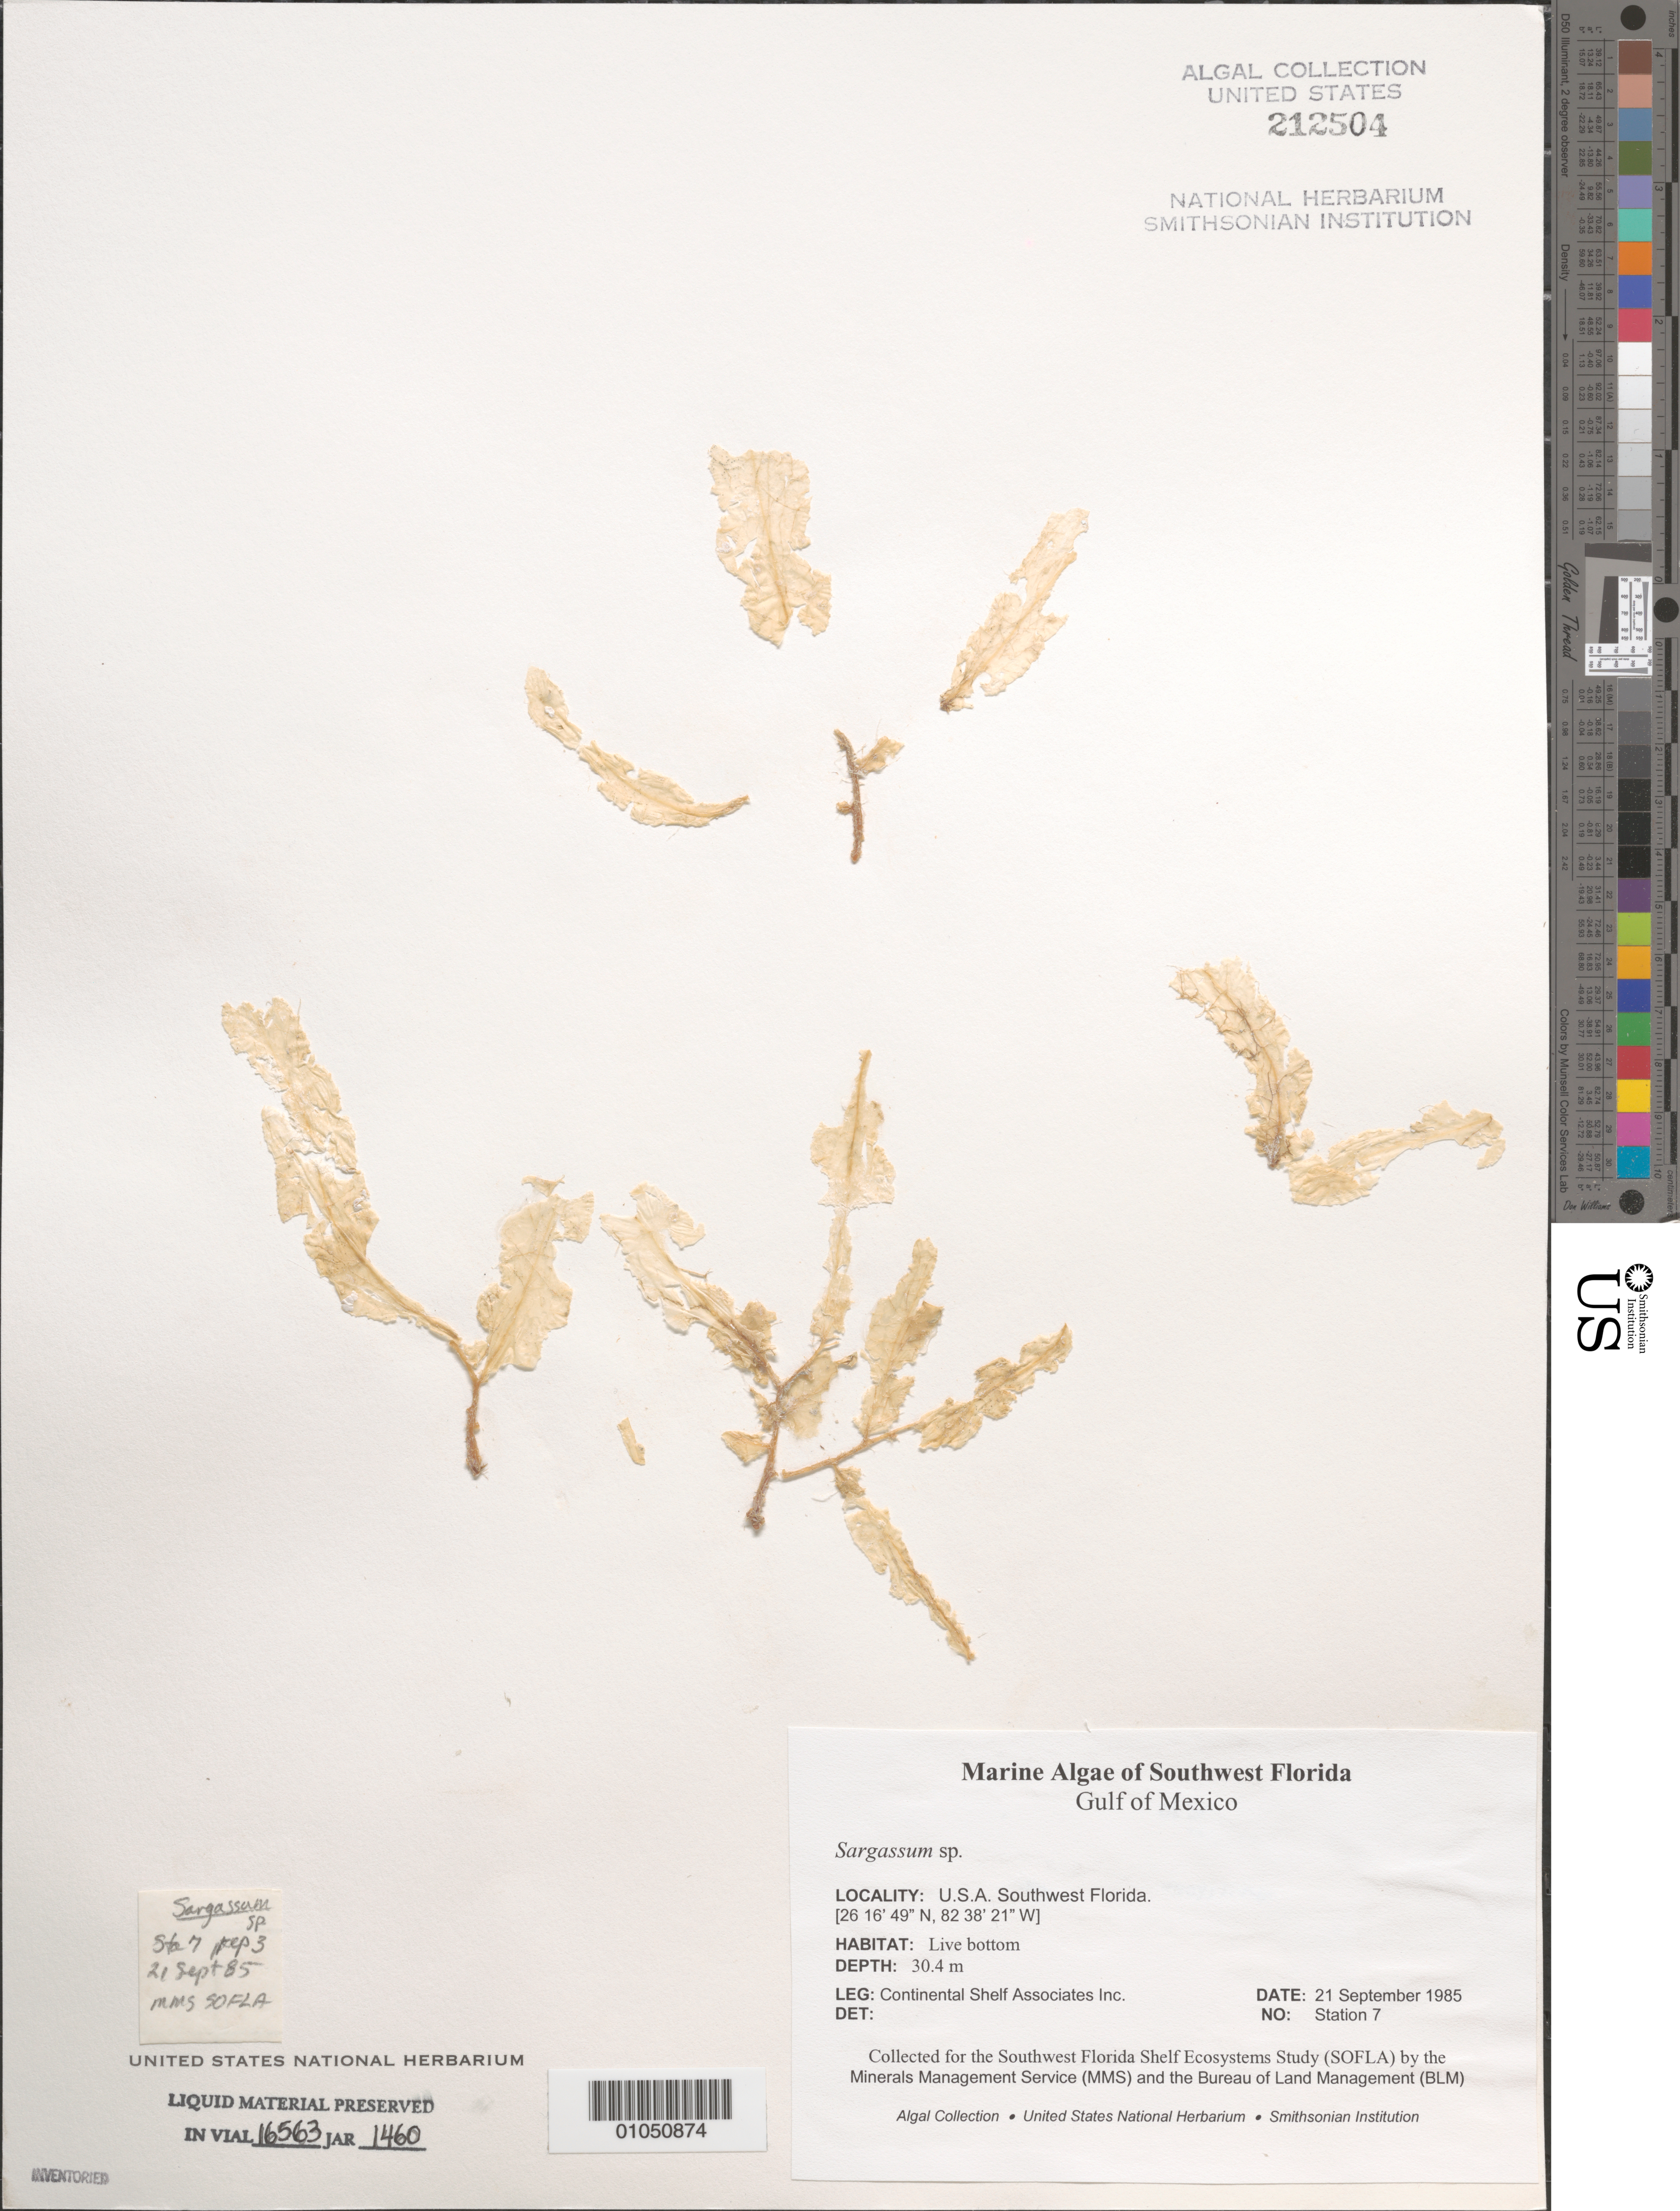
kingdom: Chromista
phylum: Ochrophyta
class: Phaeophyceae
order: Fucales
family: Sargassaceae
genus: Sargassum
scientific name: Sargassum sp.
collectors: Continental Shelf Associates for the MMS/BLM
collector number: Station 7 Repl 3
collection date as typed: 21 Sep 1985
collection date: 1985-09-21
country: United States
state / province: Florida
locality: Gulf of Mexico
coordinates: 26 16'49"N, 82 38'21"W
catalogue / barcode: US 212504